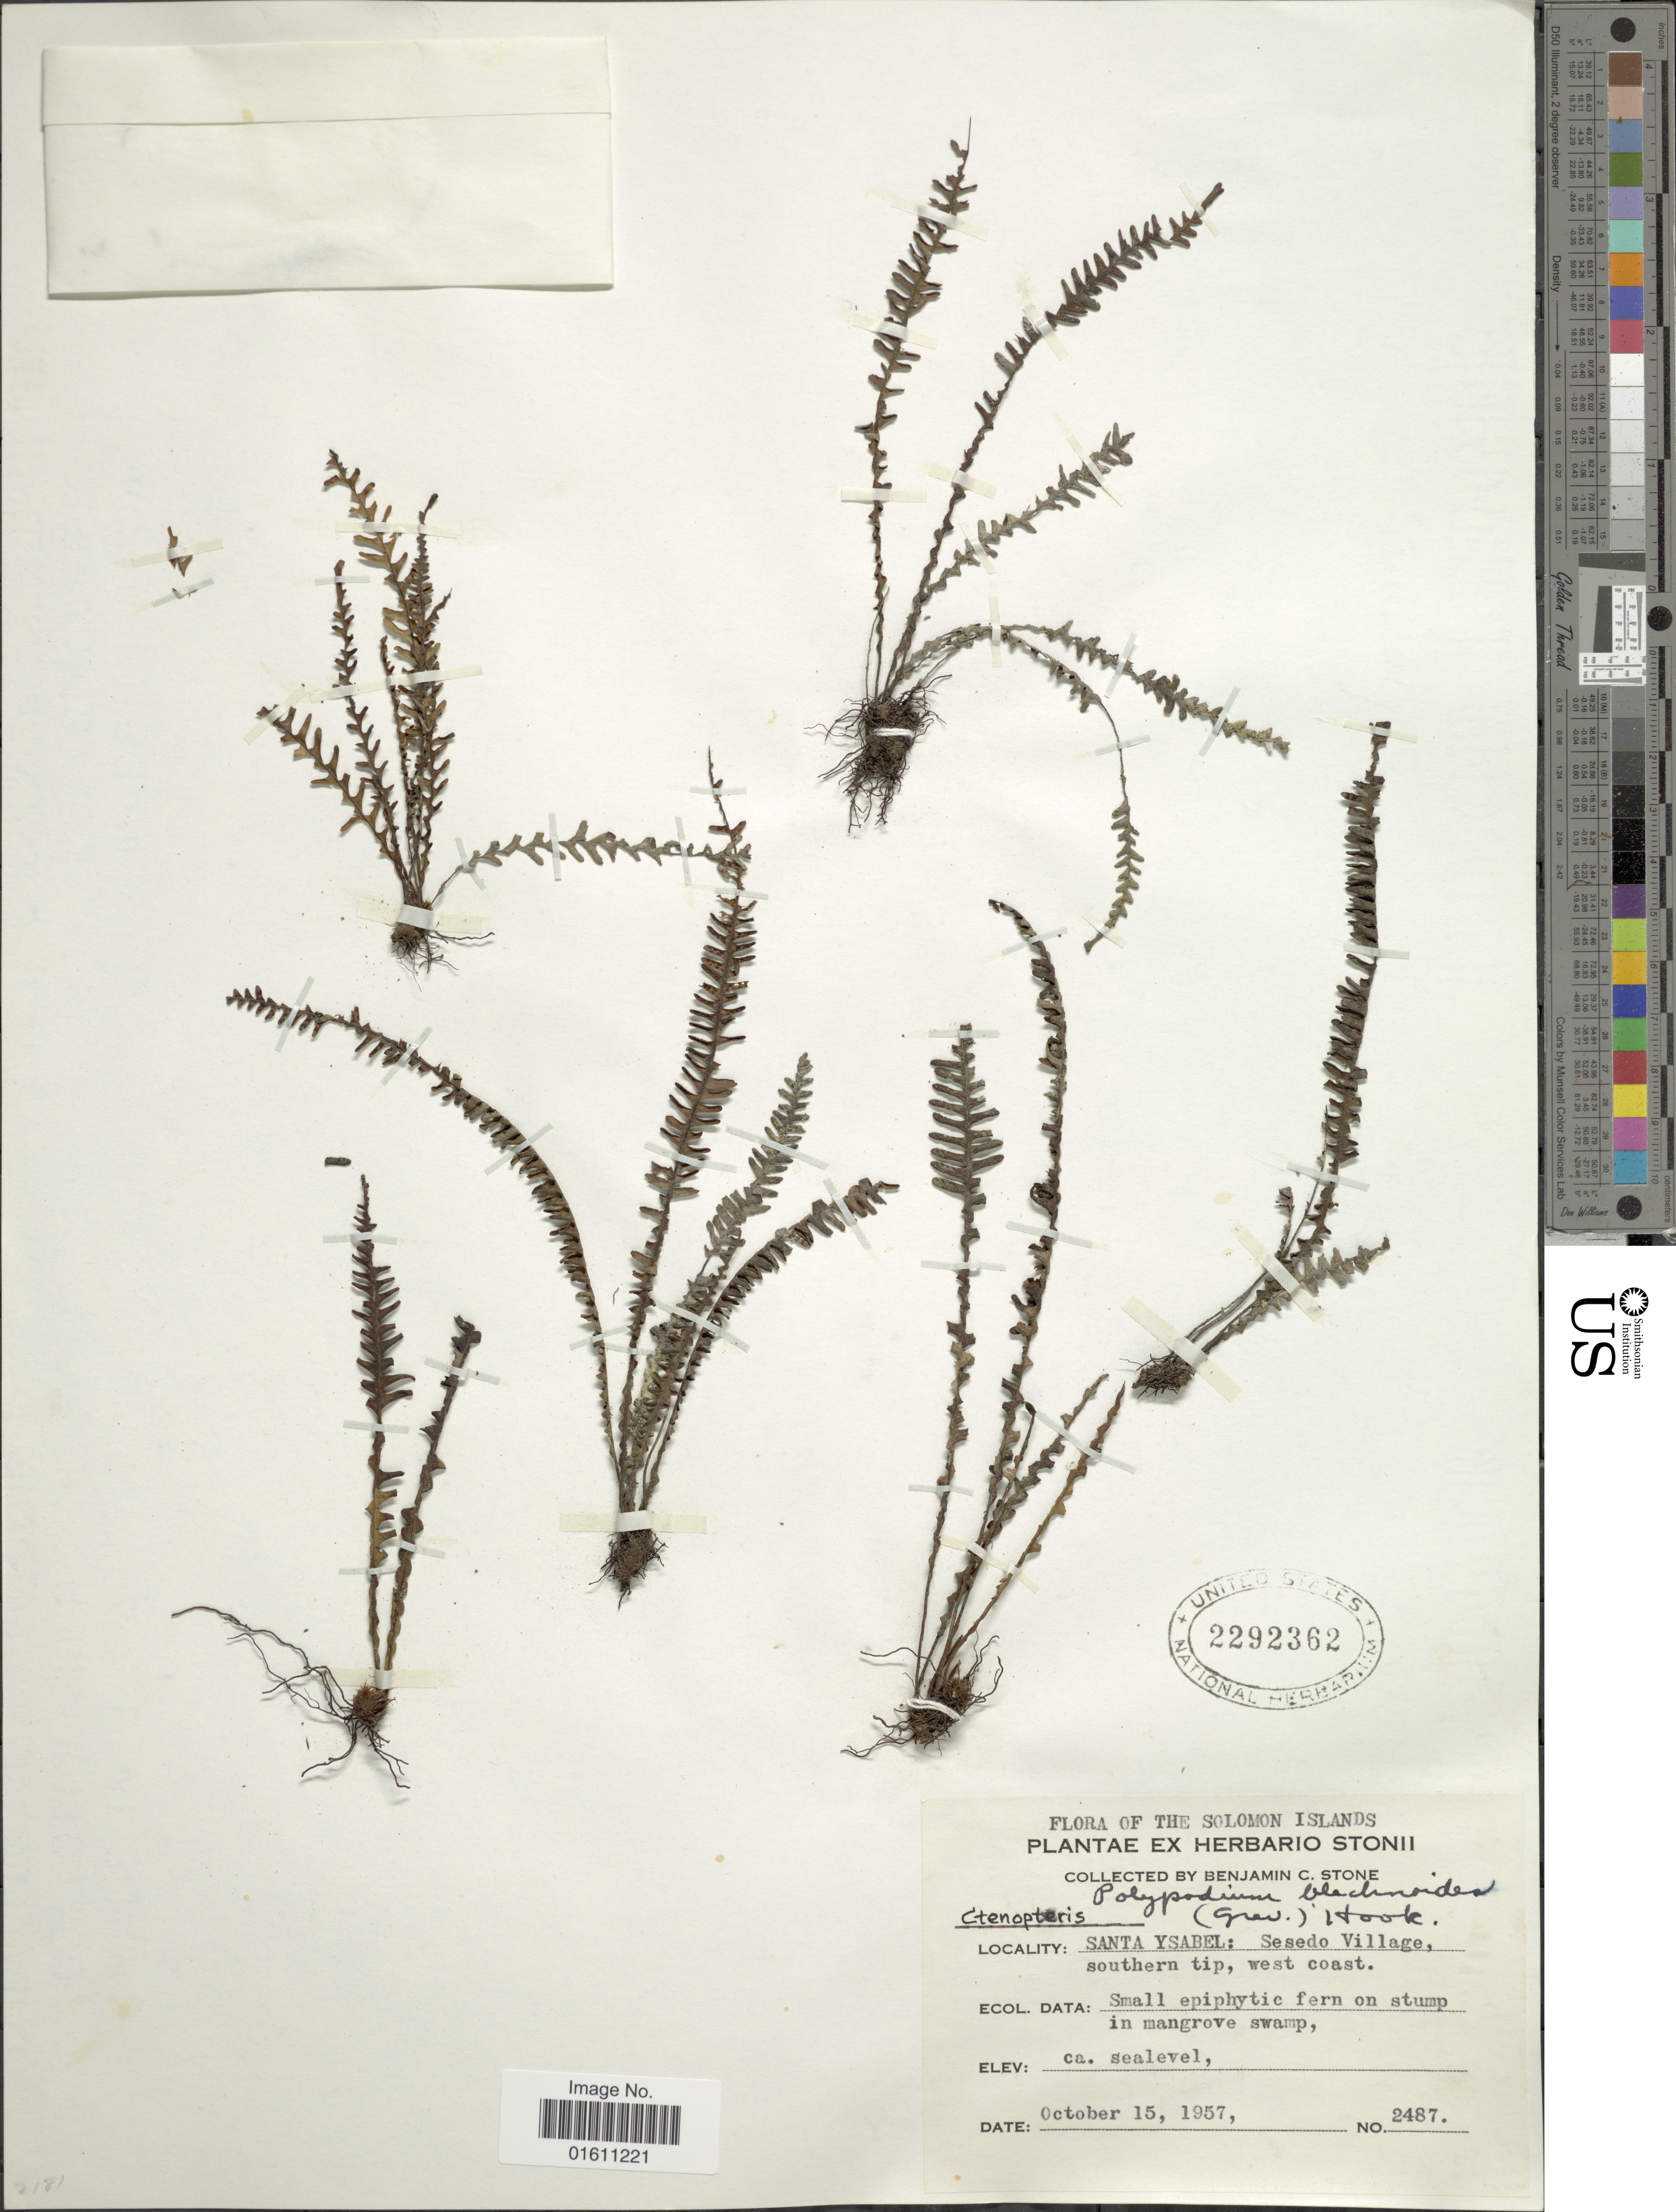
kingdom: Plantae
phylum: Tracheophyta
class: Polypodiopsida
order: Polypodiales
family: Polypodiaceae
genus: Ctenopterella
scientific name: Ctenopterella blechnoides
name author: (Grev.) Parris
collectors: B. C. Stone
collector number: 2487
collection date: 1957-10-15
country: Solomon Islands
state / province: Solomon Islands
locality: The Solomon Islands, Santa Ysabel: Sesed Village, southern tip, west coast.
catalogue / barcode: US 2292362